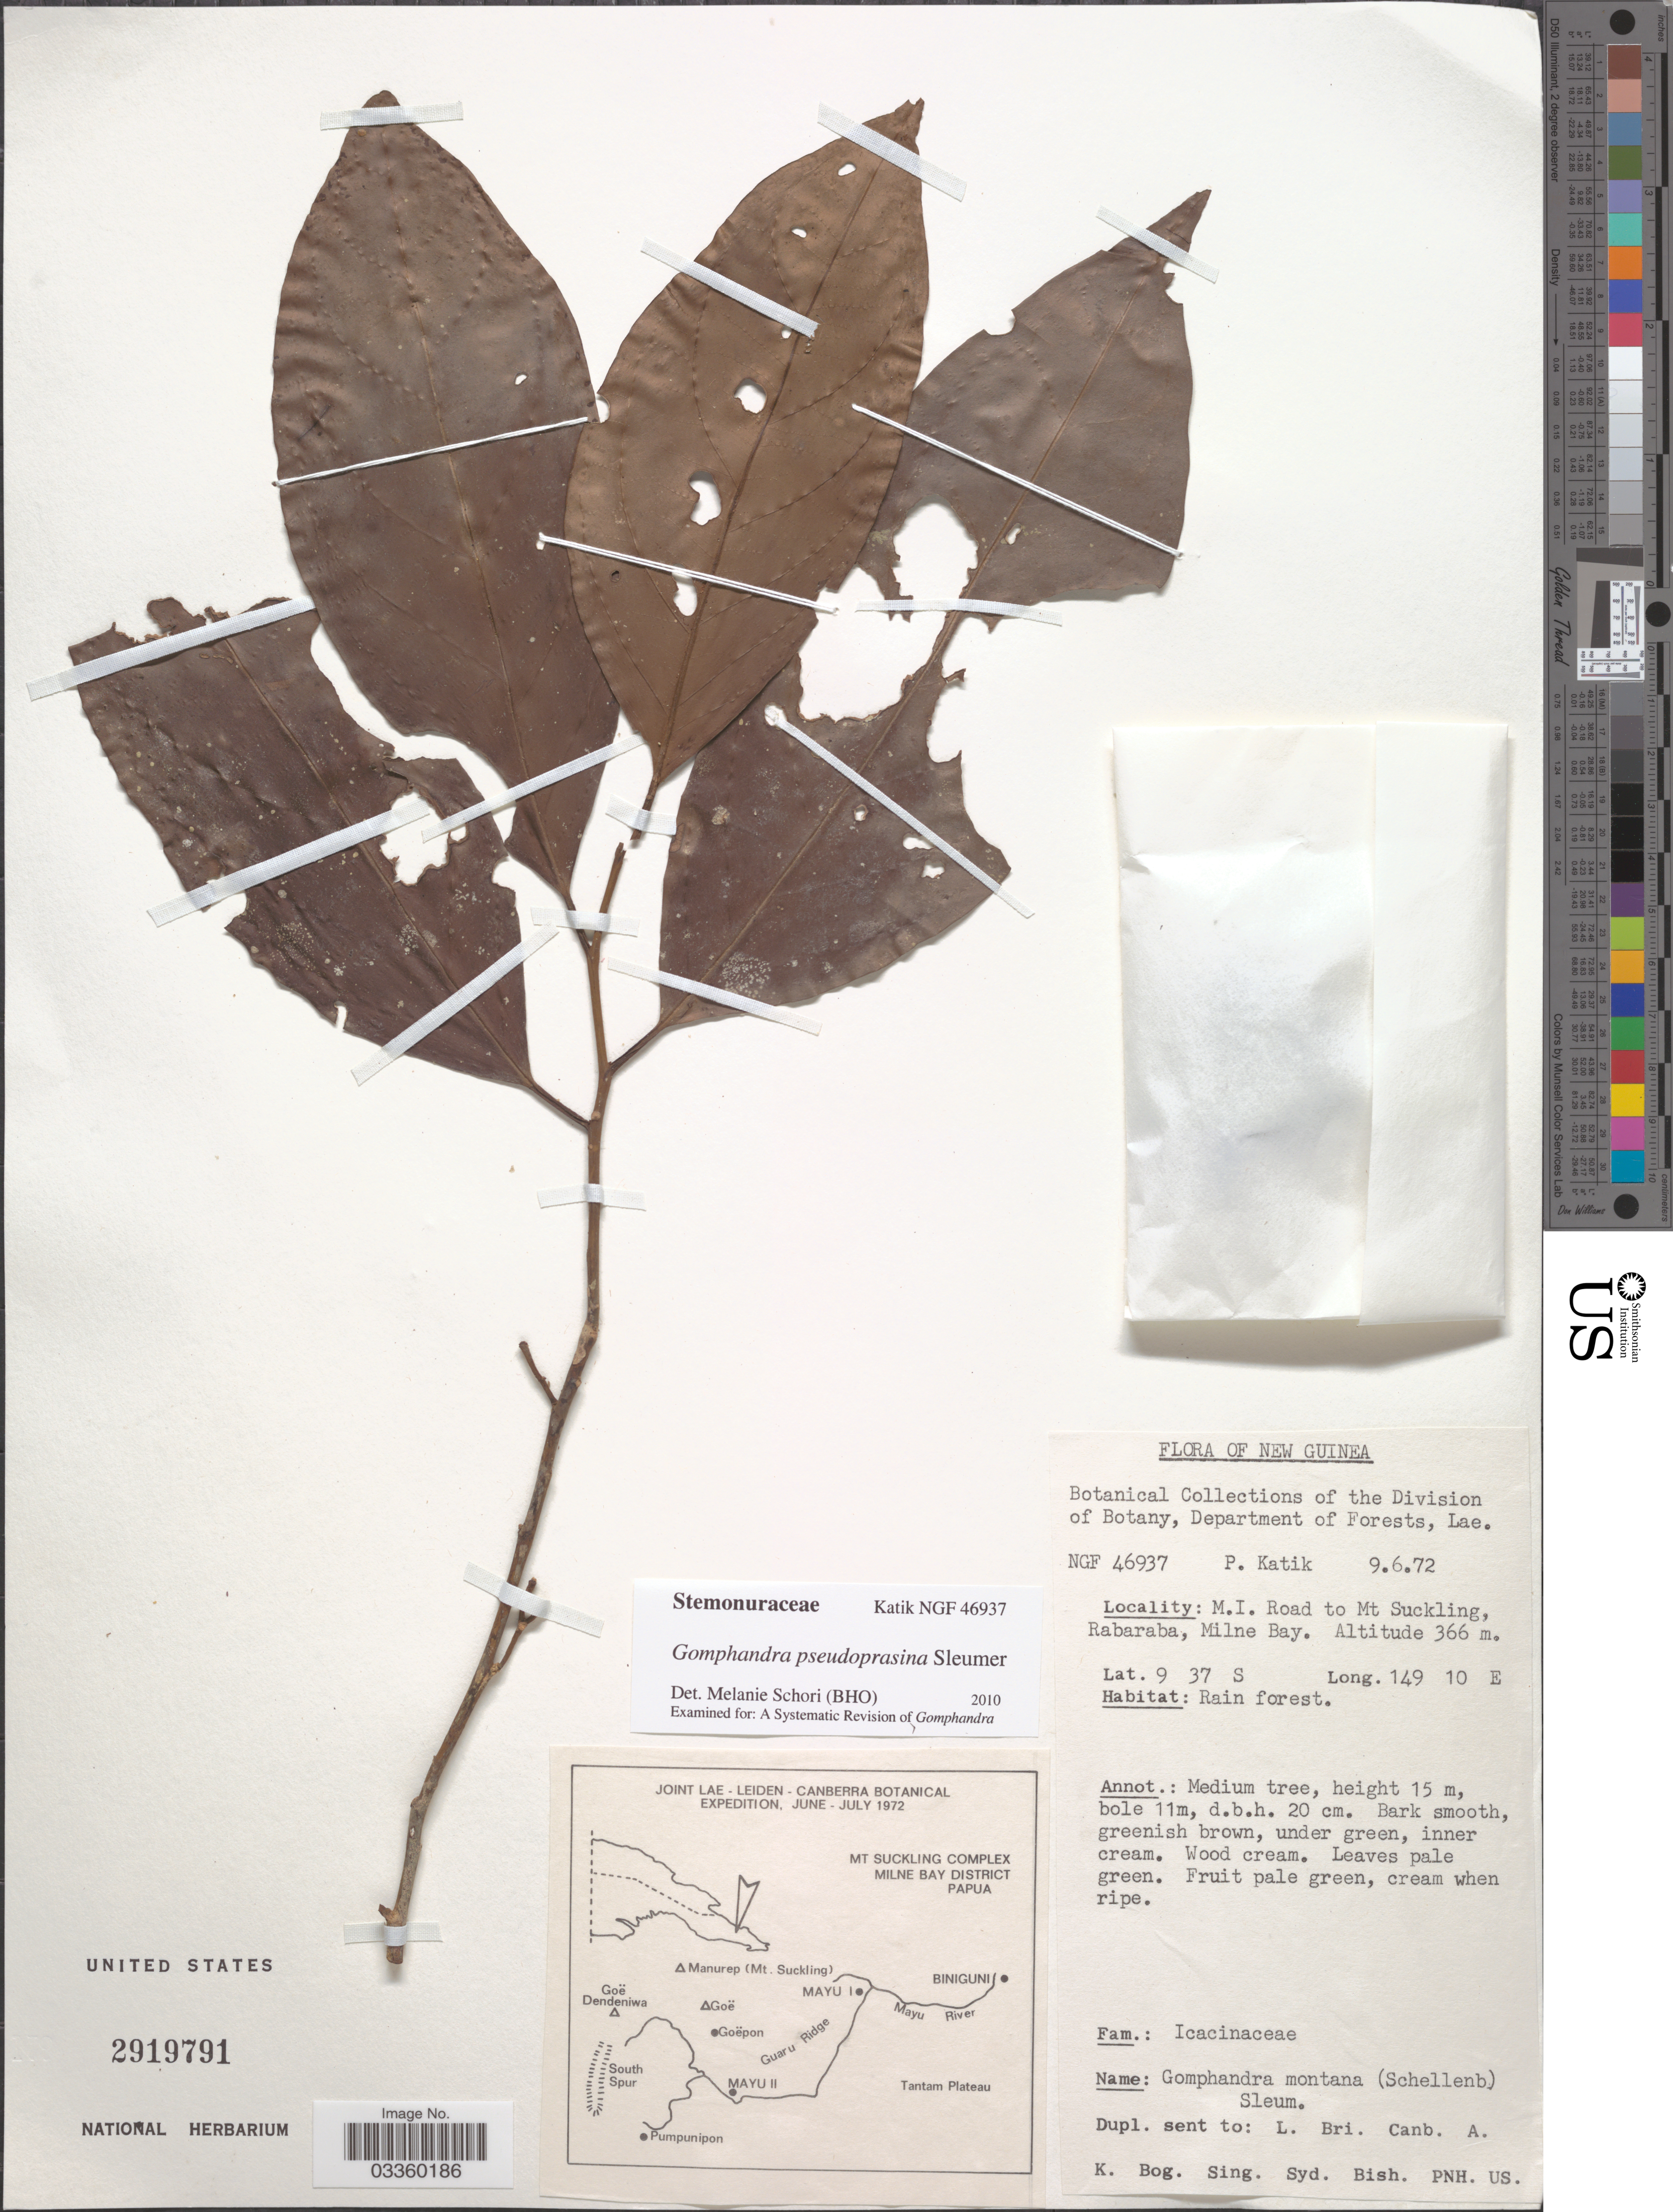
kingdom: Plantae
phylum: Tracheophyta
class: Magnoliopsida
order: Cardiopteridales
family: Stemonuraceae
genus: Gomphandra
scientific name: Gomphandra pseudoprasina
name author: Sleumer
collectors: P. Katik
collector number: NGF46937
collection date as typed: Transcribed d/m/y: 9/6/72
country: Papua New Guinea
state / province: Milne Bay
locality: New Guinea. M.I. Road to Mt Suckling, Rabaraba.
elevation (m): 366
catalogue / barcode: US 2919791